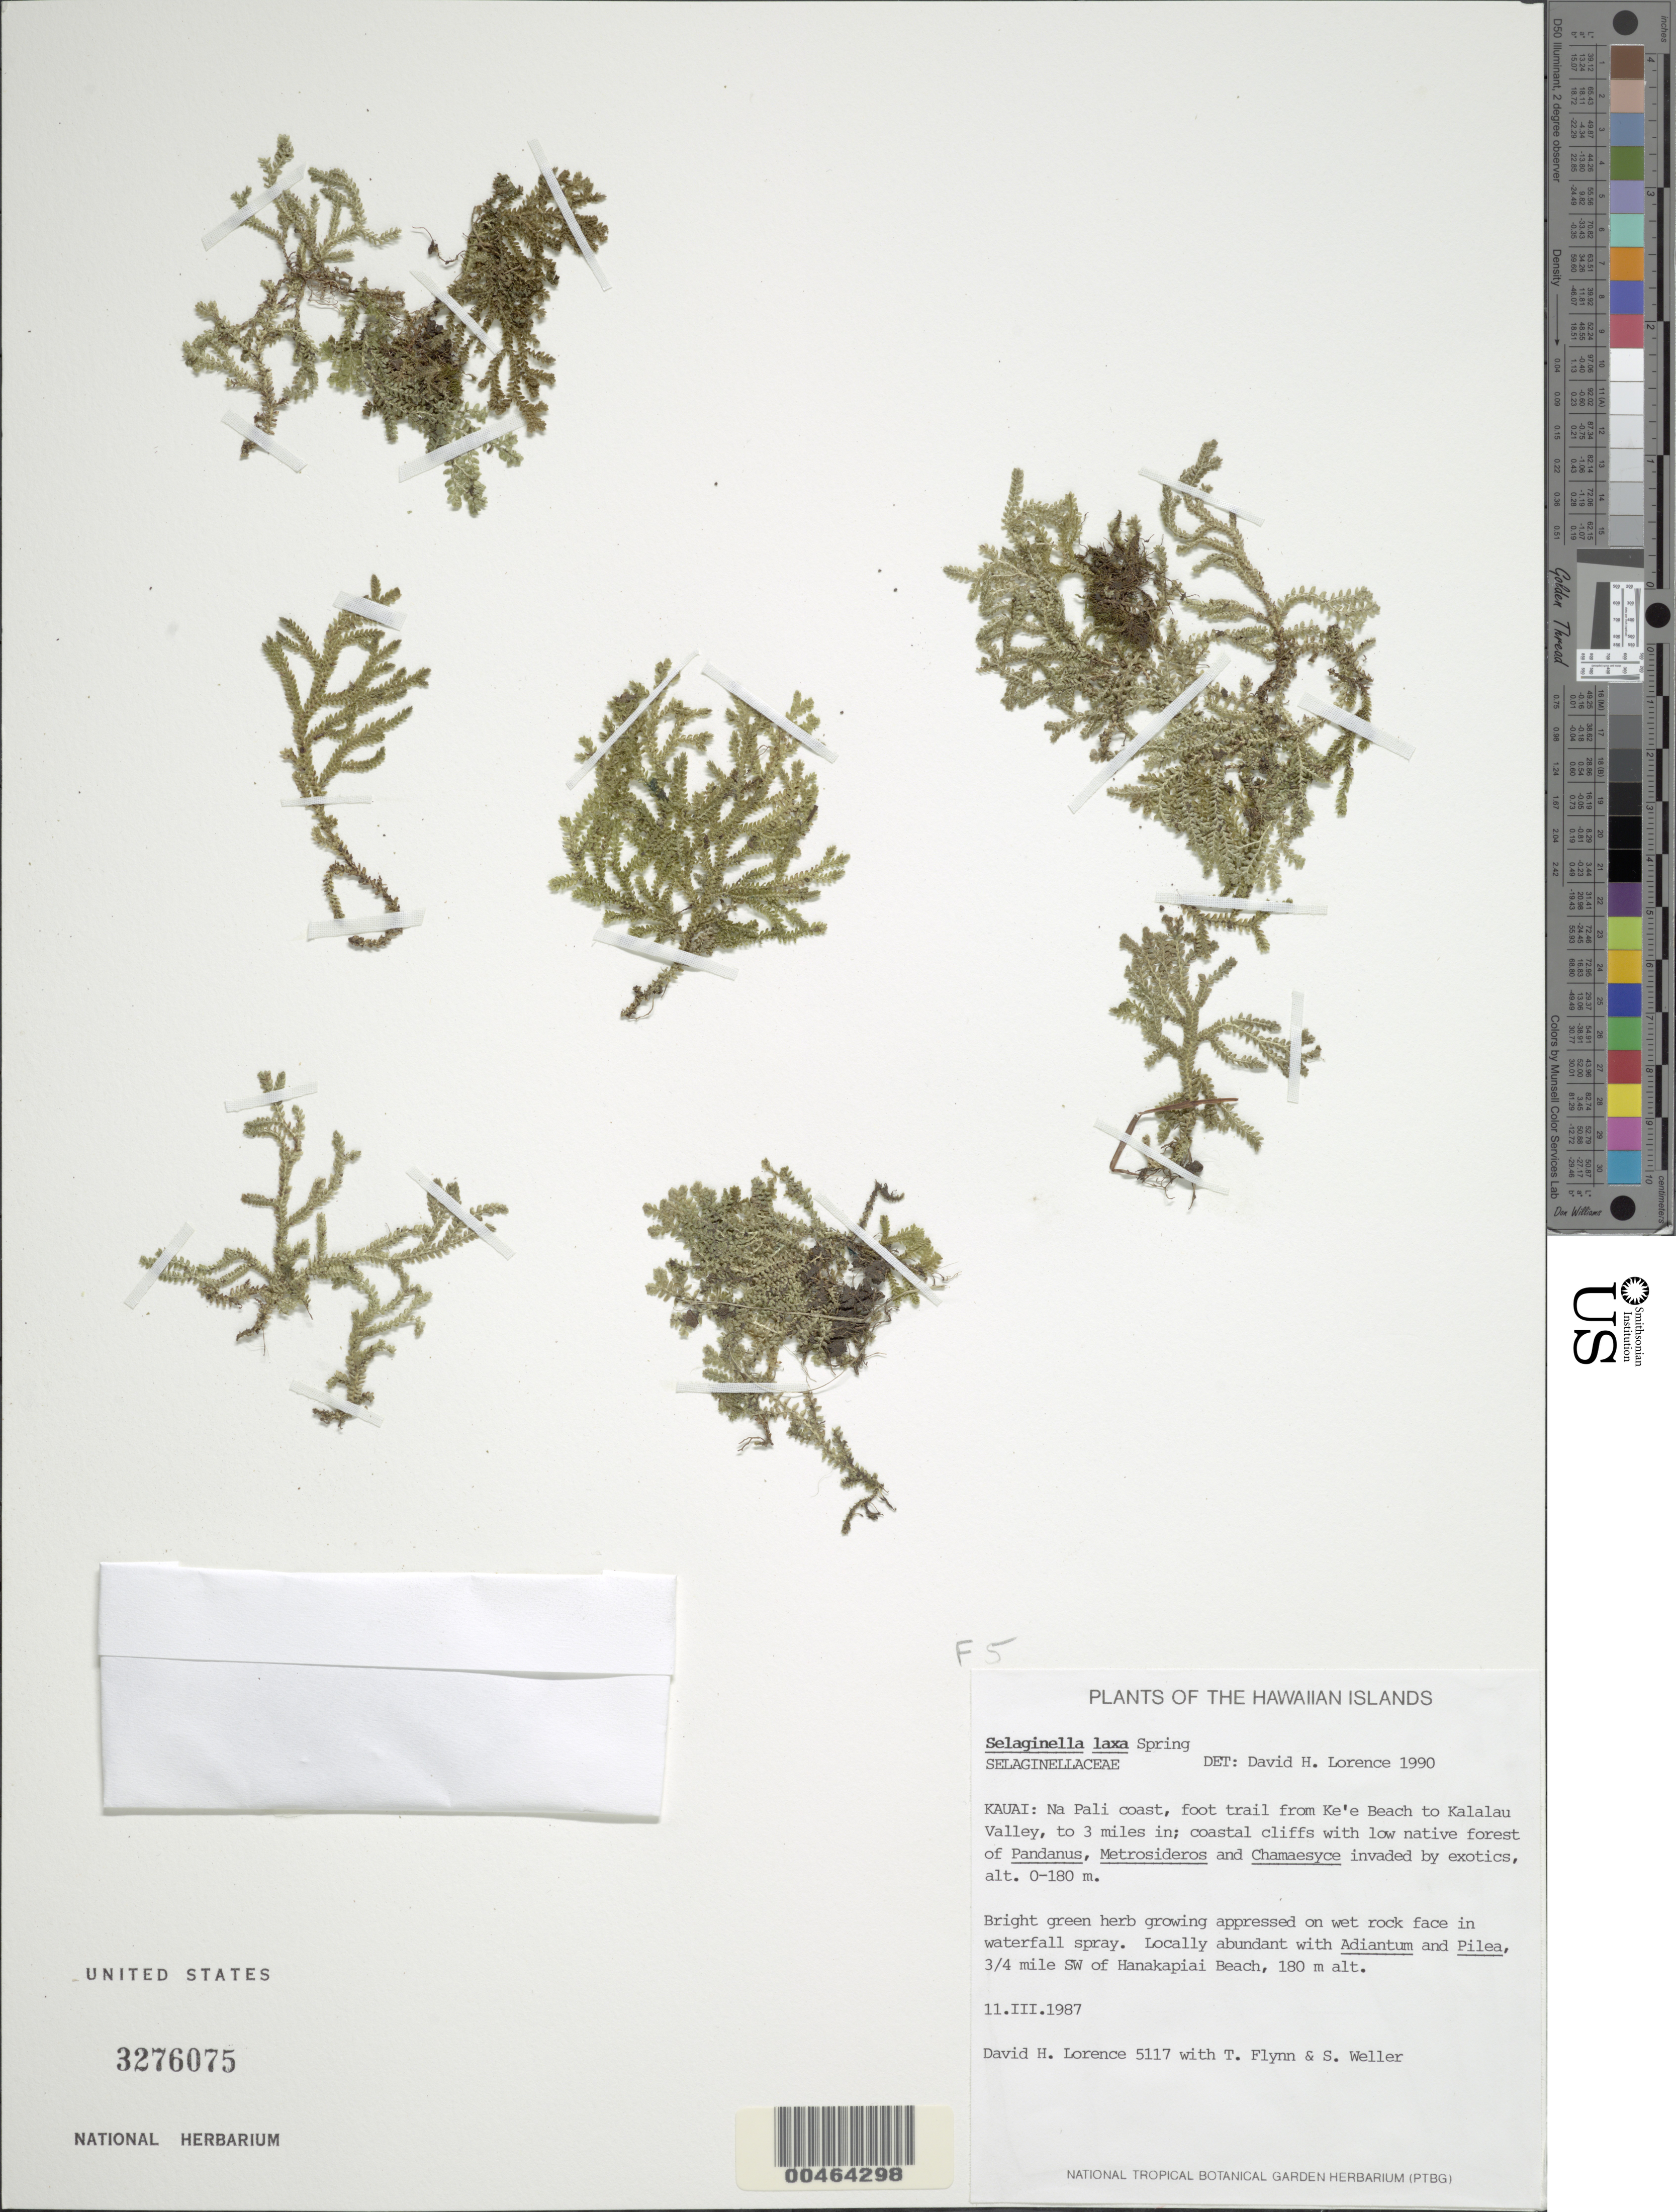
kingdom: Plantae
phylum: Tracheophyta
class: Lycopodiopsida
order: Selaginellales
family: Selaginellaceae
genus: Selaginella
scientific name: Selaginella laxa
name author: Spring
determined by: Lorence, D. L.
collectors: D. Lorence, T. W. Flynn & S. G. Weller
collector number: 5117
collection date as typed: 11 Mar 1987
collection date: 1987-03-11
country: United States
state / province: Hawaii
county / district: Kauai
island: Kaua'i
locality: Na Pali coast, foot trail from Ke'e Beach to Kalalau Valley, to 3 miles in, 0.75 mile SW of Hanakapiai Beach. costal cliffs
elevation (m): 0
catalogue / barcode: US 3276075